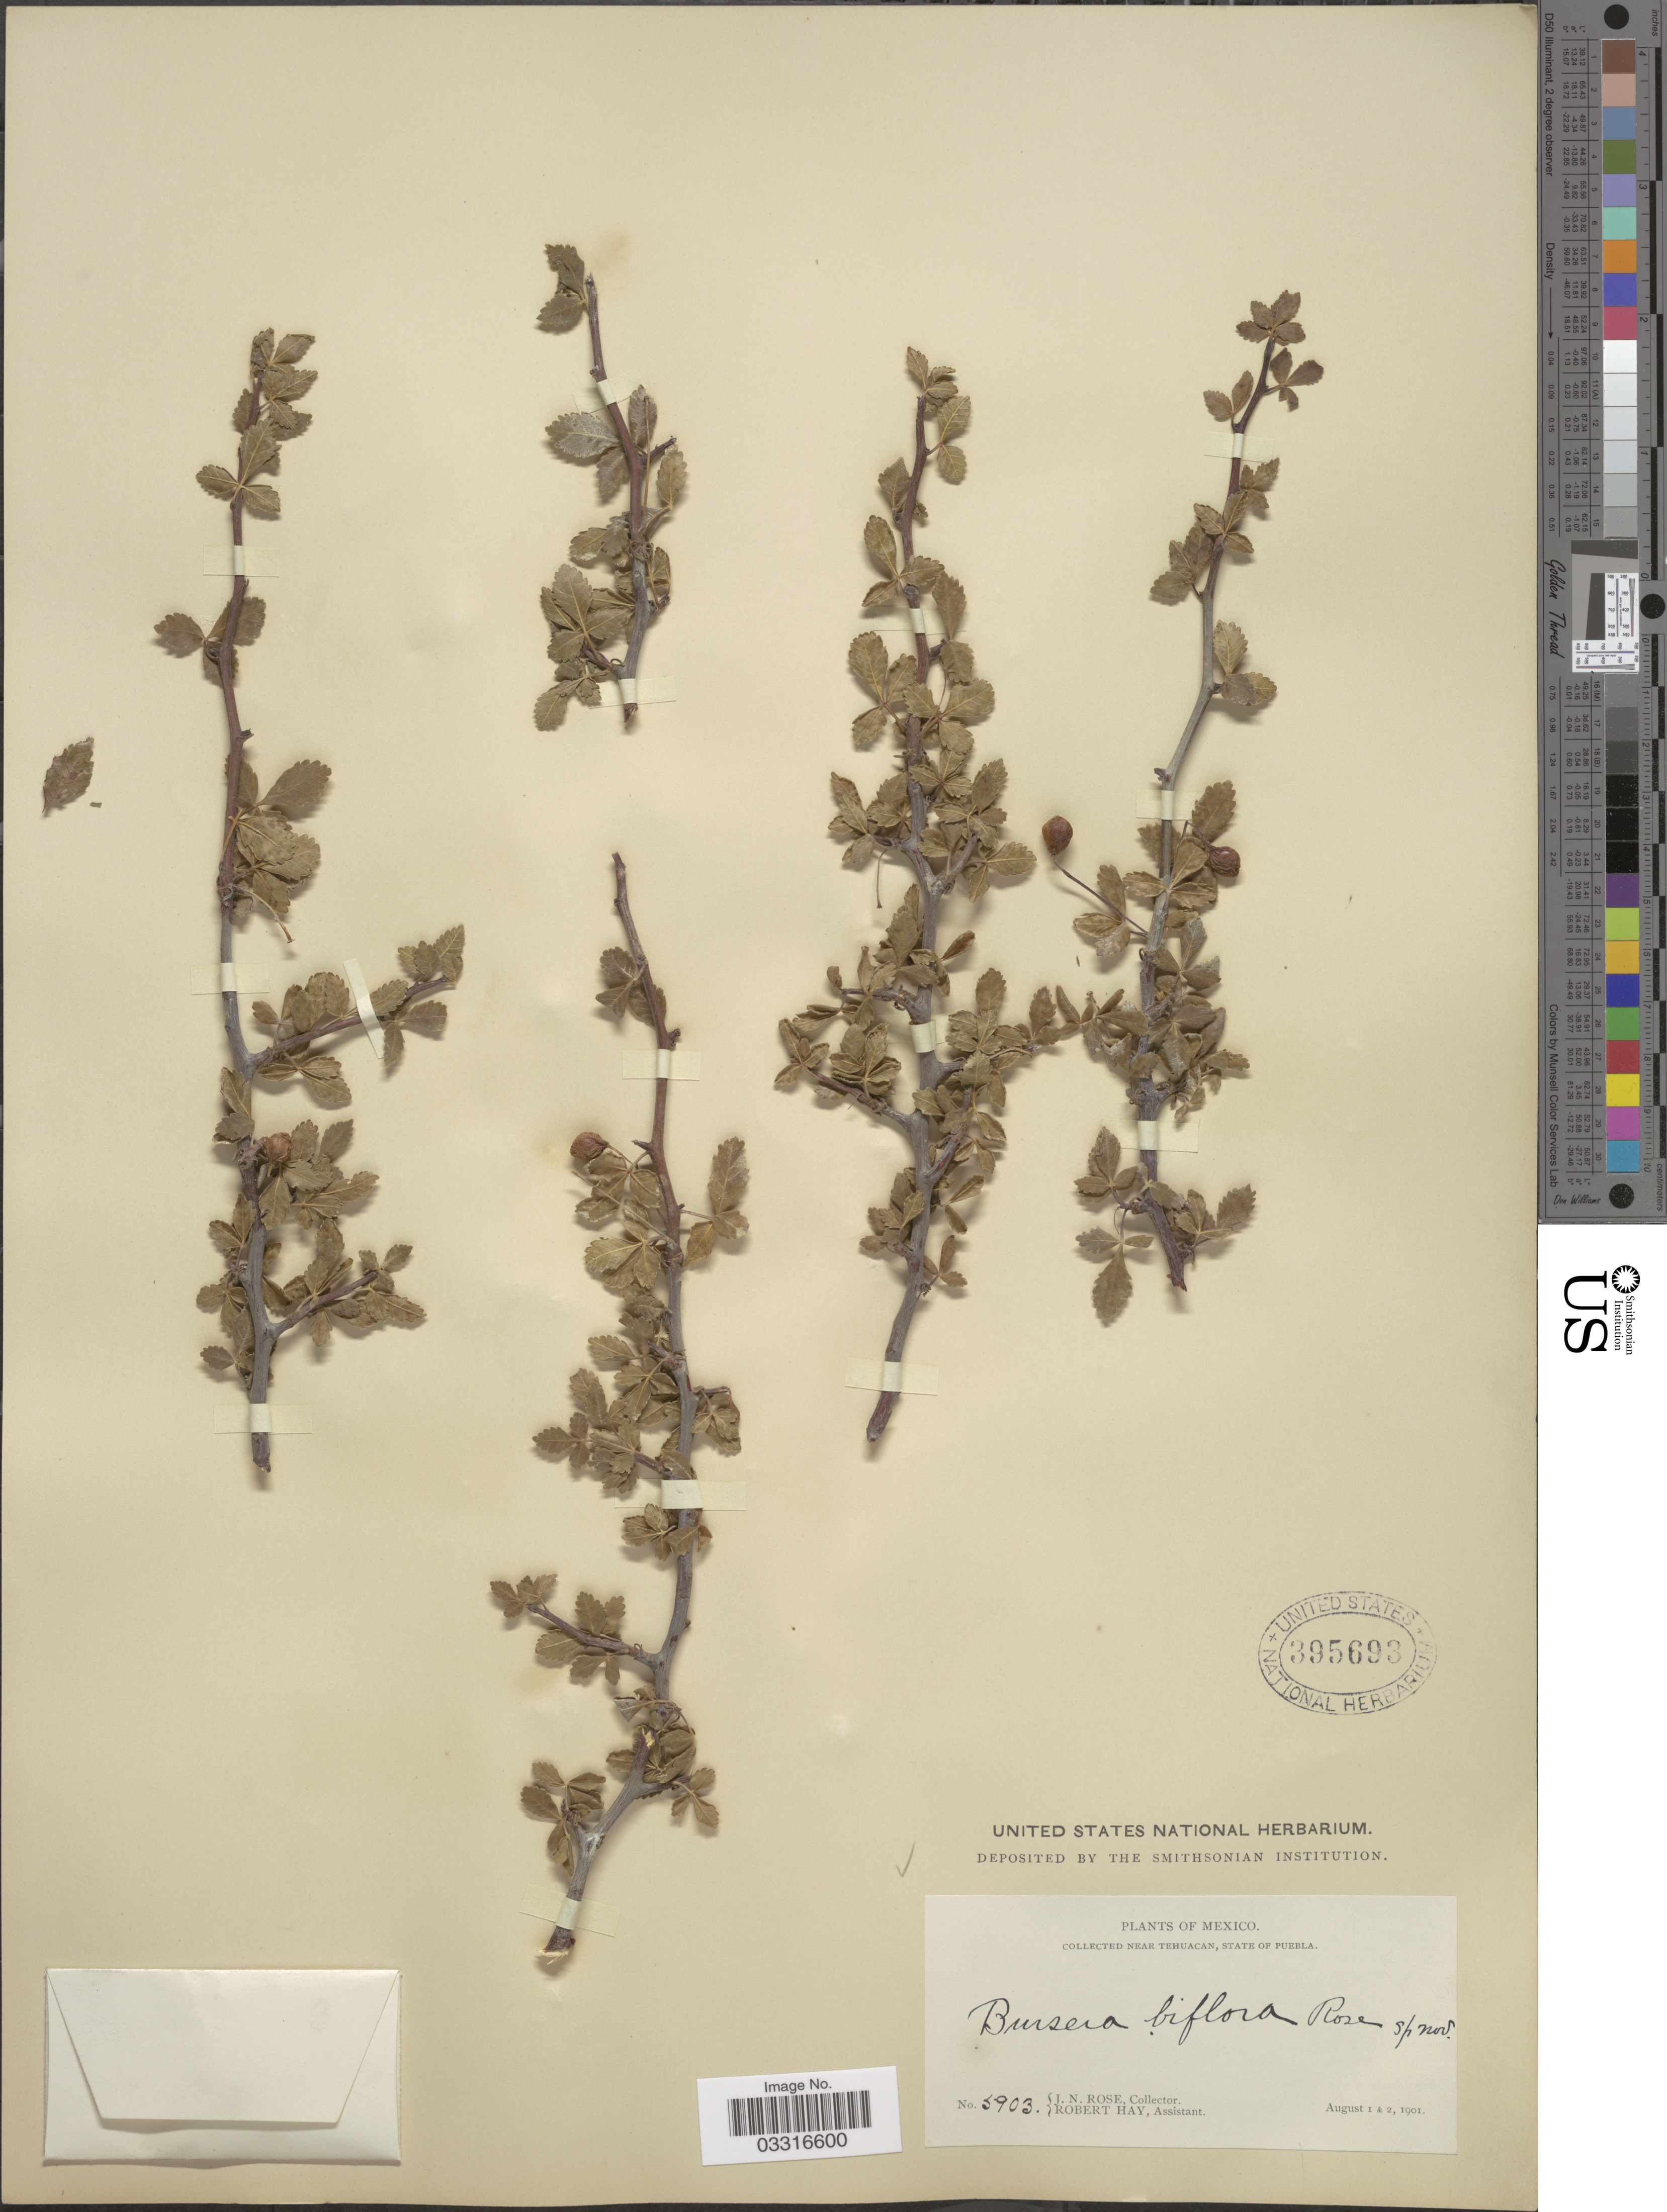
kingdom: Plantae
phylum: Tracheophyta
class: Magnoliopsida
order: Sapindales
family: Burseraceae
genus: Bursera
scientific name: Bursera biflora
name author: Standl.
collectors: J. N. Rose & R. H. Hay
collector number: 5903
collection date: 1901-08-01/1901-08-02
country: Mexico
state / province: Puebla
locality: Near Tehuacan.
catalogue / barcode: US 395693